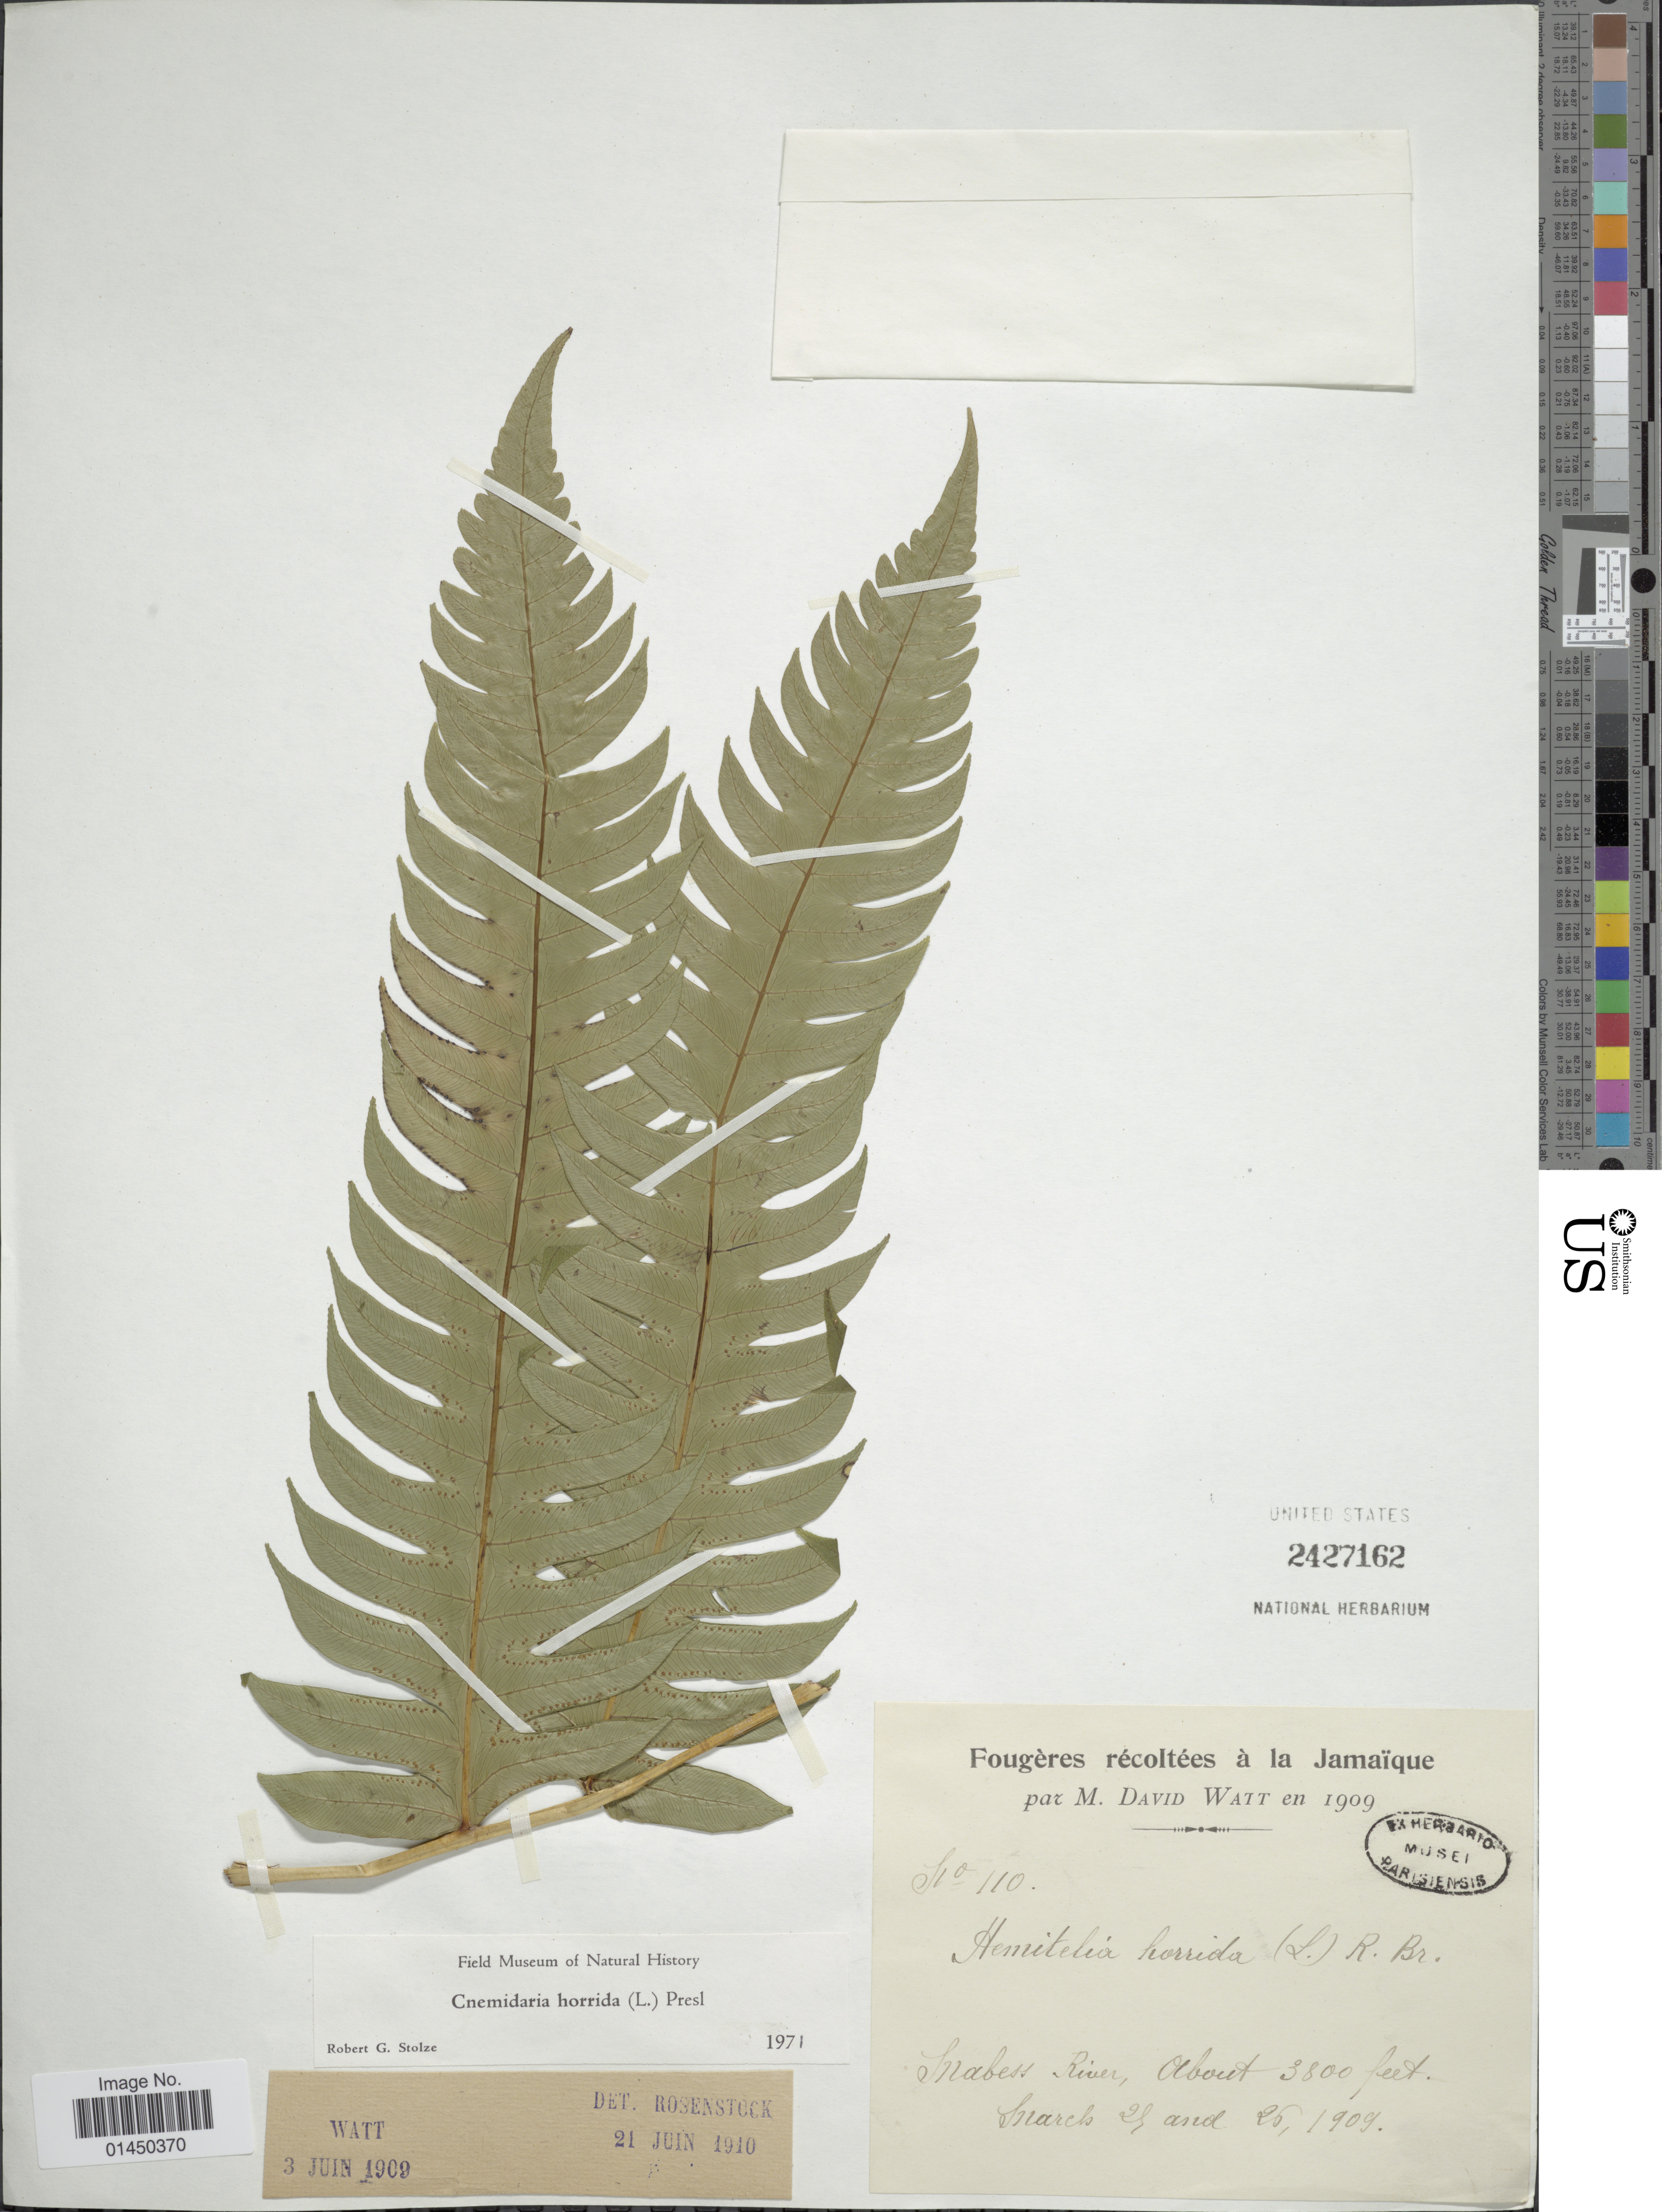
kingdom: Plantae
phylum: Tracheophyta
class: Polypodiopsida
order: Cyatheales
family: Cyatheaceae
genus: Cyathea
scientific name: Cyathea horrida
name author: (L.) Sm.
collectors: M. Watt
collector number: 110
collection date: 1909-03-22/1909-03-25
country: Jamaica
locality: Mabess River.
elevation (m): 1158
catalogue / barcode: US 2427162